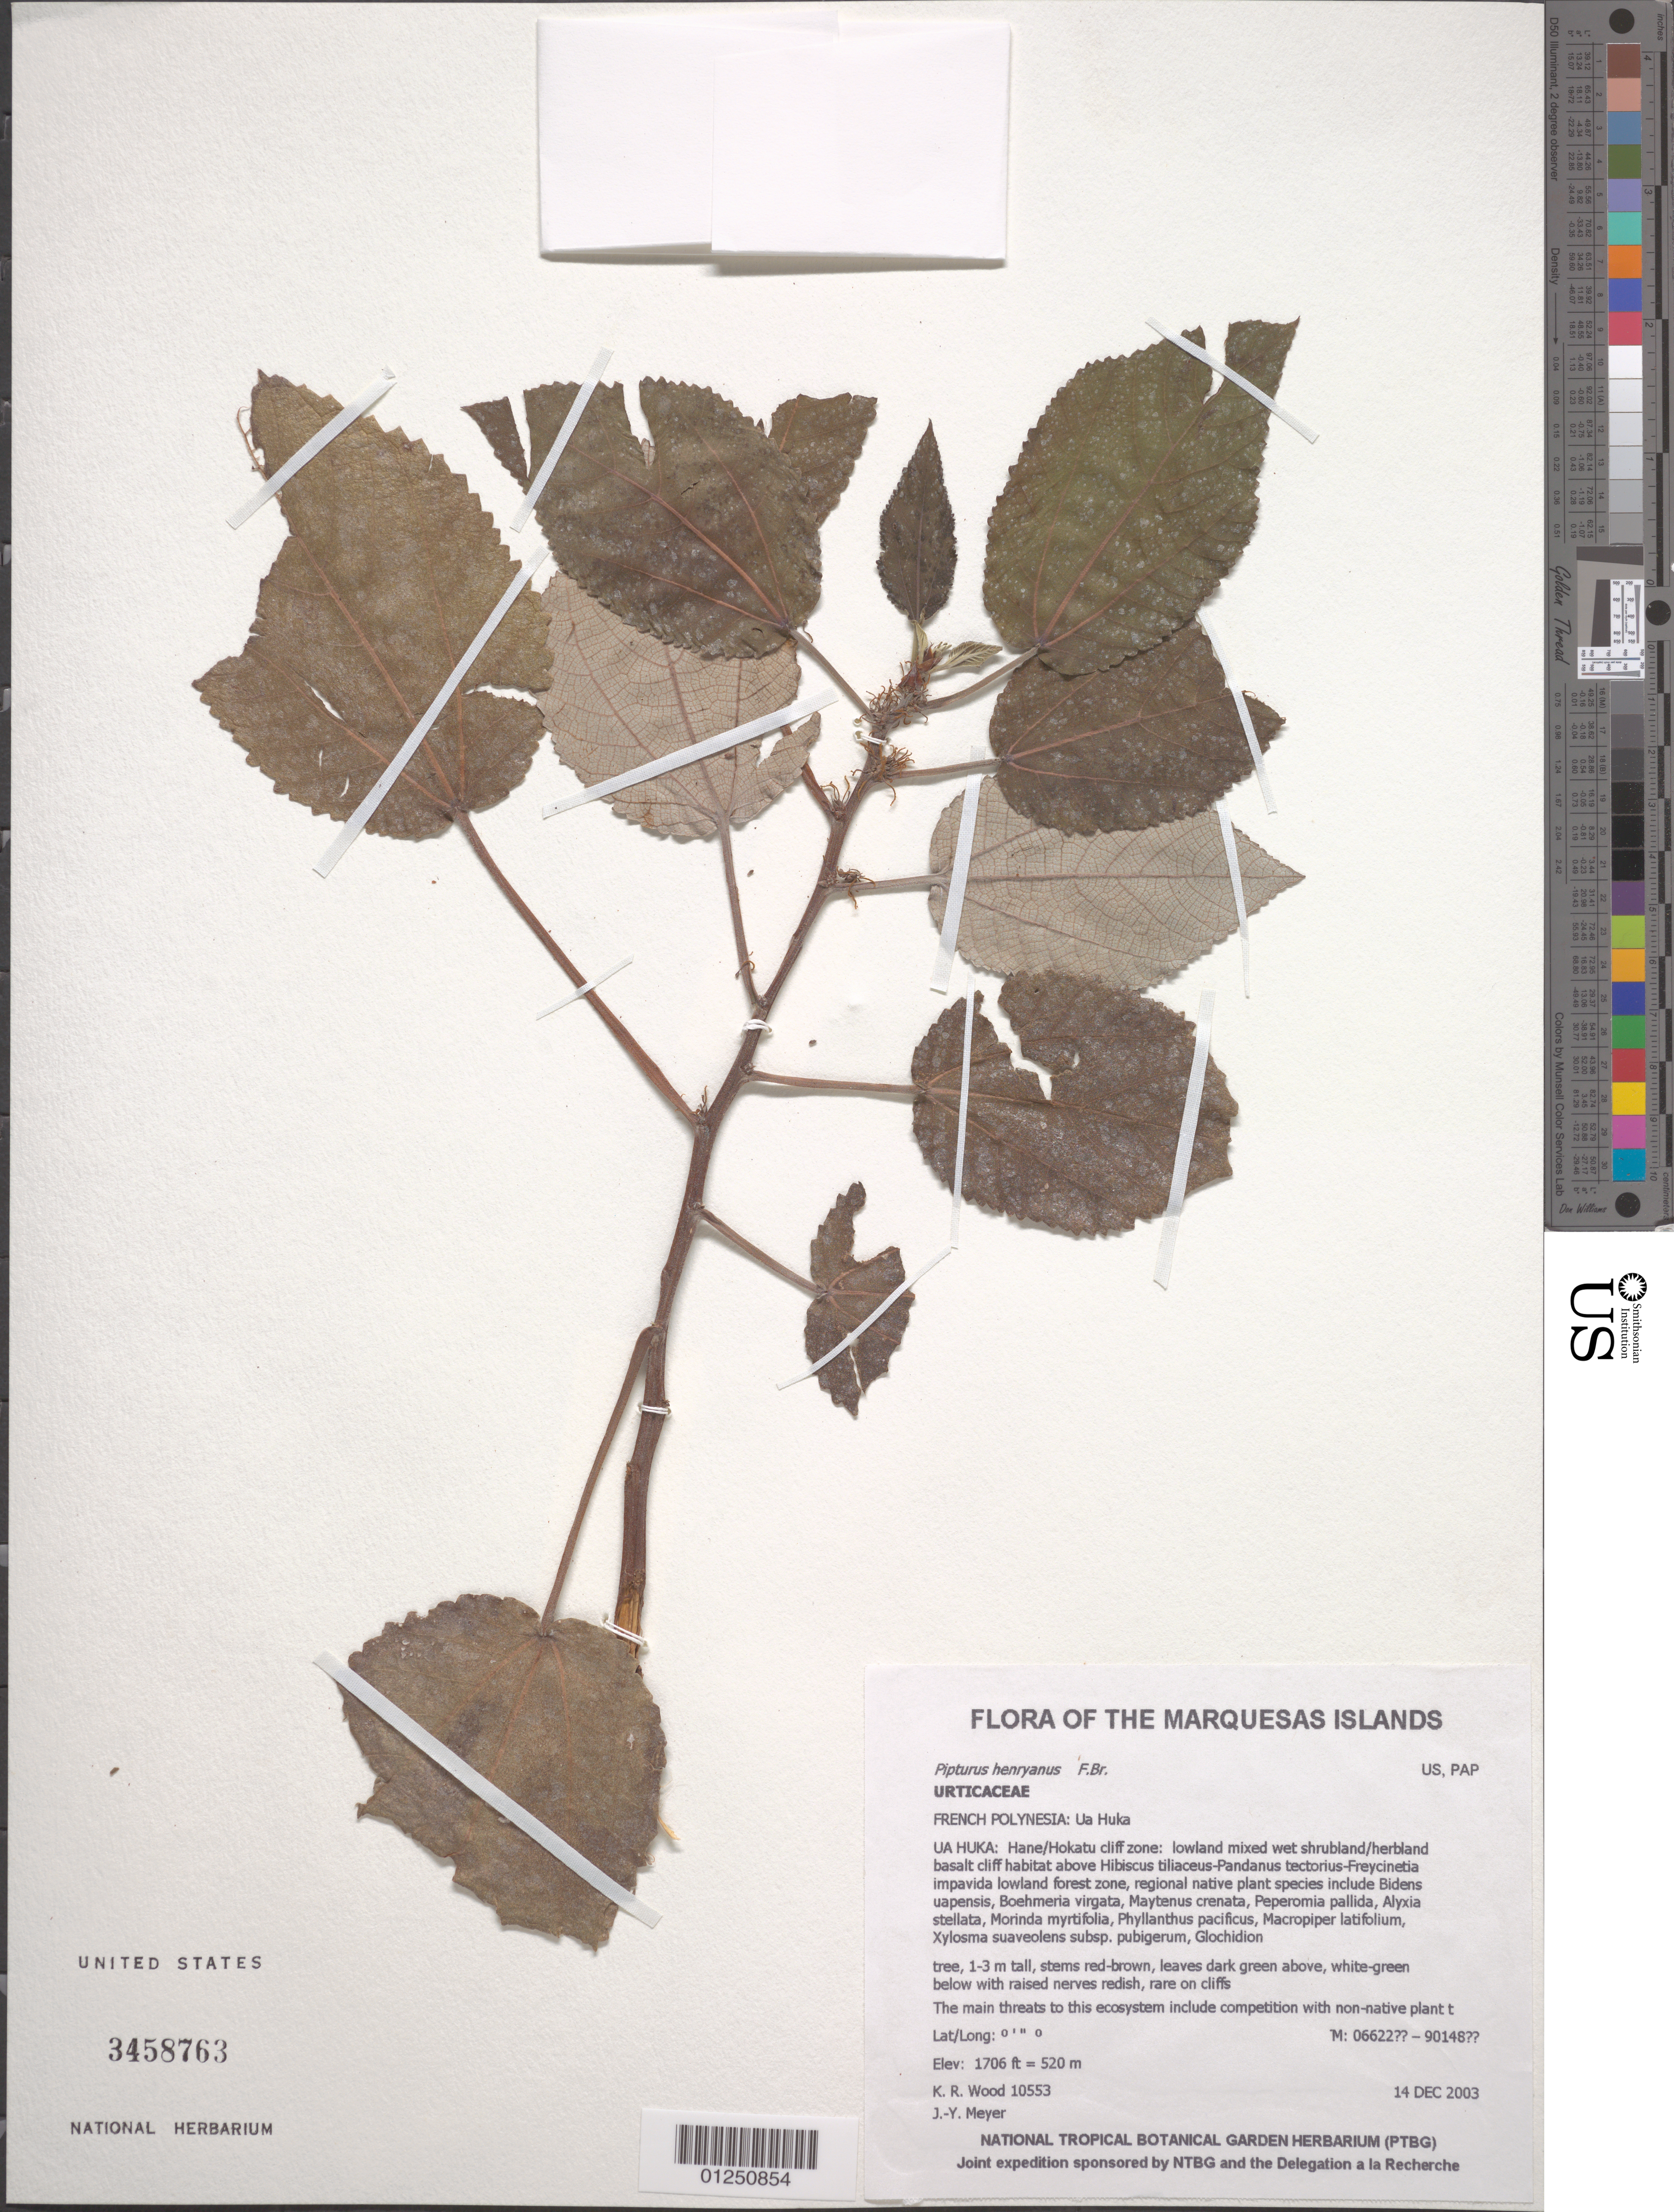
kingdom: Plantae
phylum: Tracheophyta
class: Magnoliopsida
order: Rosales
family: Urticaceae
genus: Pipturus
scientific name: Pipturus henryanus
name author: F. Br.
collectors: K. R. Wood & J.-Y. Meyer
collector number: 10553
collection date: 2003-12-14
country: French Polynesia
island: Ua Huka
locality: Hane/Hokatu cliff zone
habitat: Lowland mixed wet shrubland/herbland basalt cliff habitat above Hibiscus tiliaceus - Pandanus tectorius - Freycinetia impavida lowland forest zone. Cliff zone, S aspect, steep slope, scattered, mesic to wet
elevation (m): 520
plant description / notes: Competition with non-native plant taxa such as Psidium guajava, Ageratum conyzoides, Zingiber zerumbet, Paspalum conjugatum, Coffea arabica, Oplismenus compositus, and Kyllinga brevifolia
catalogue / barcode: US 3458763